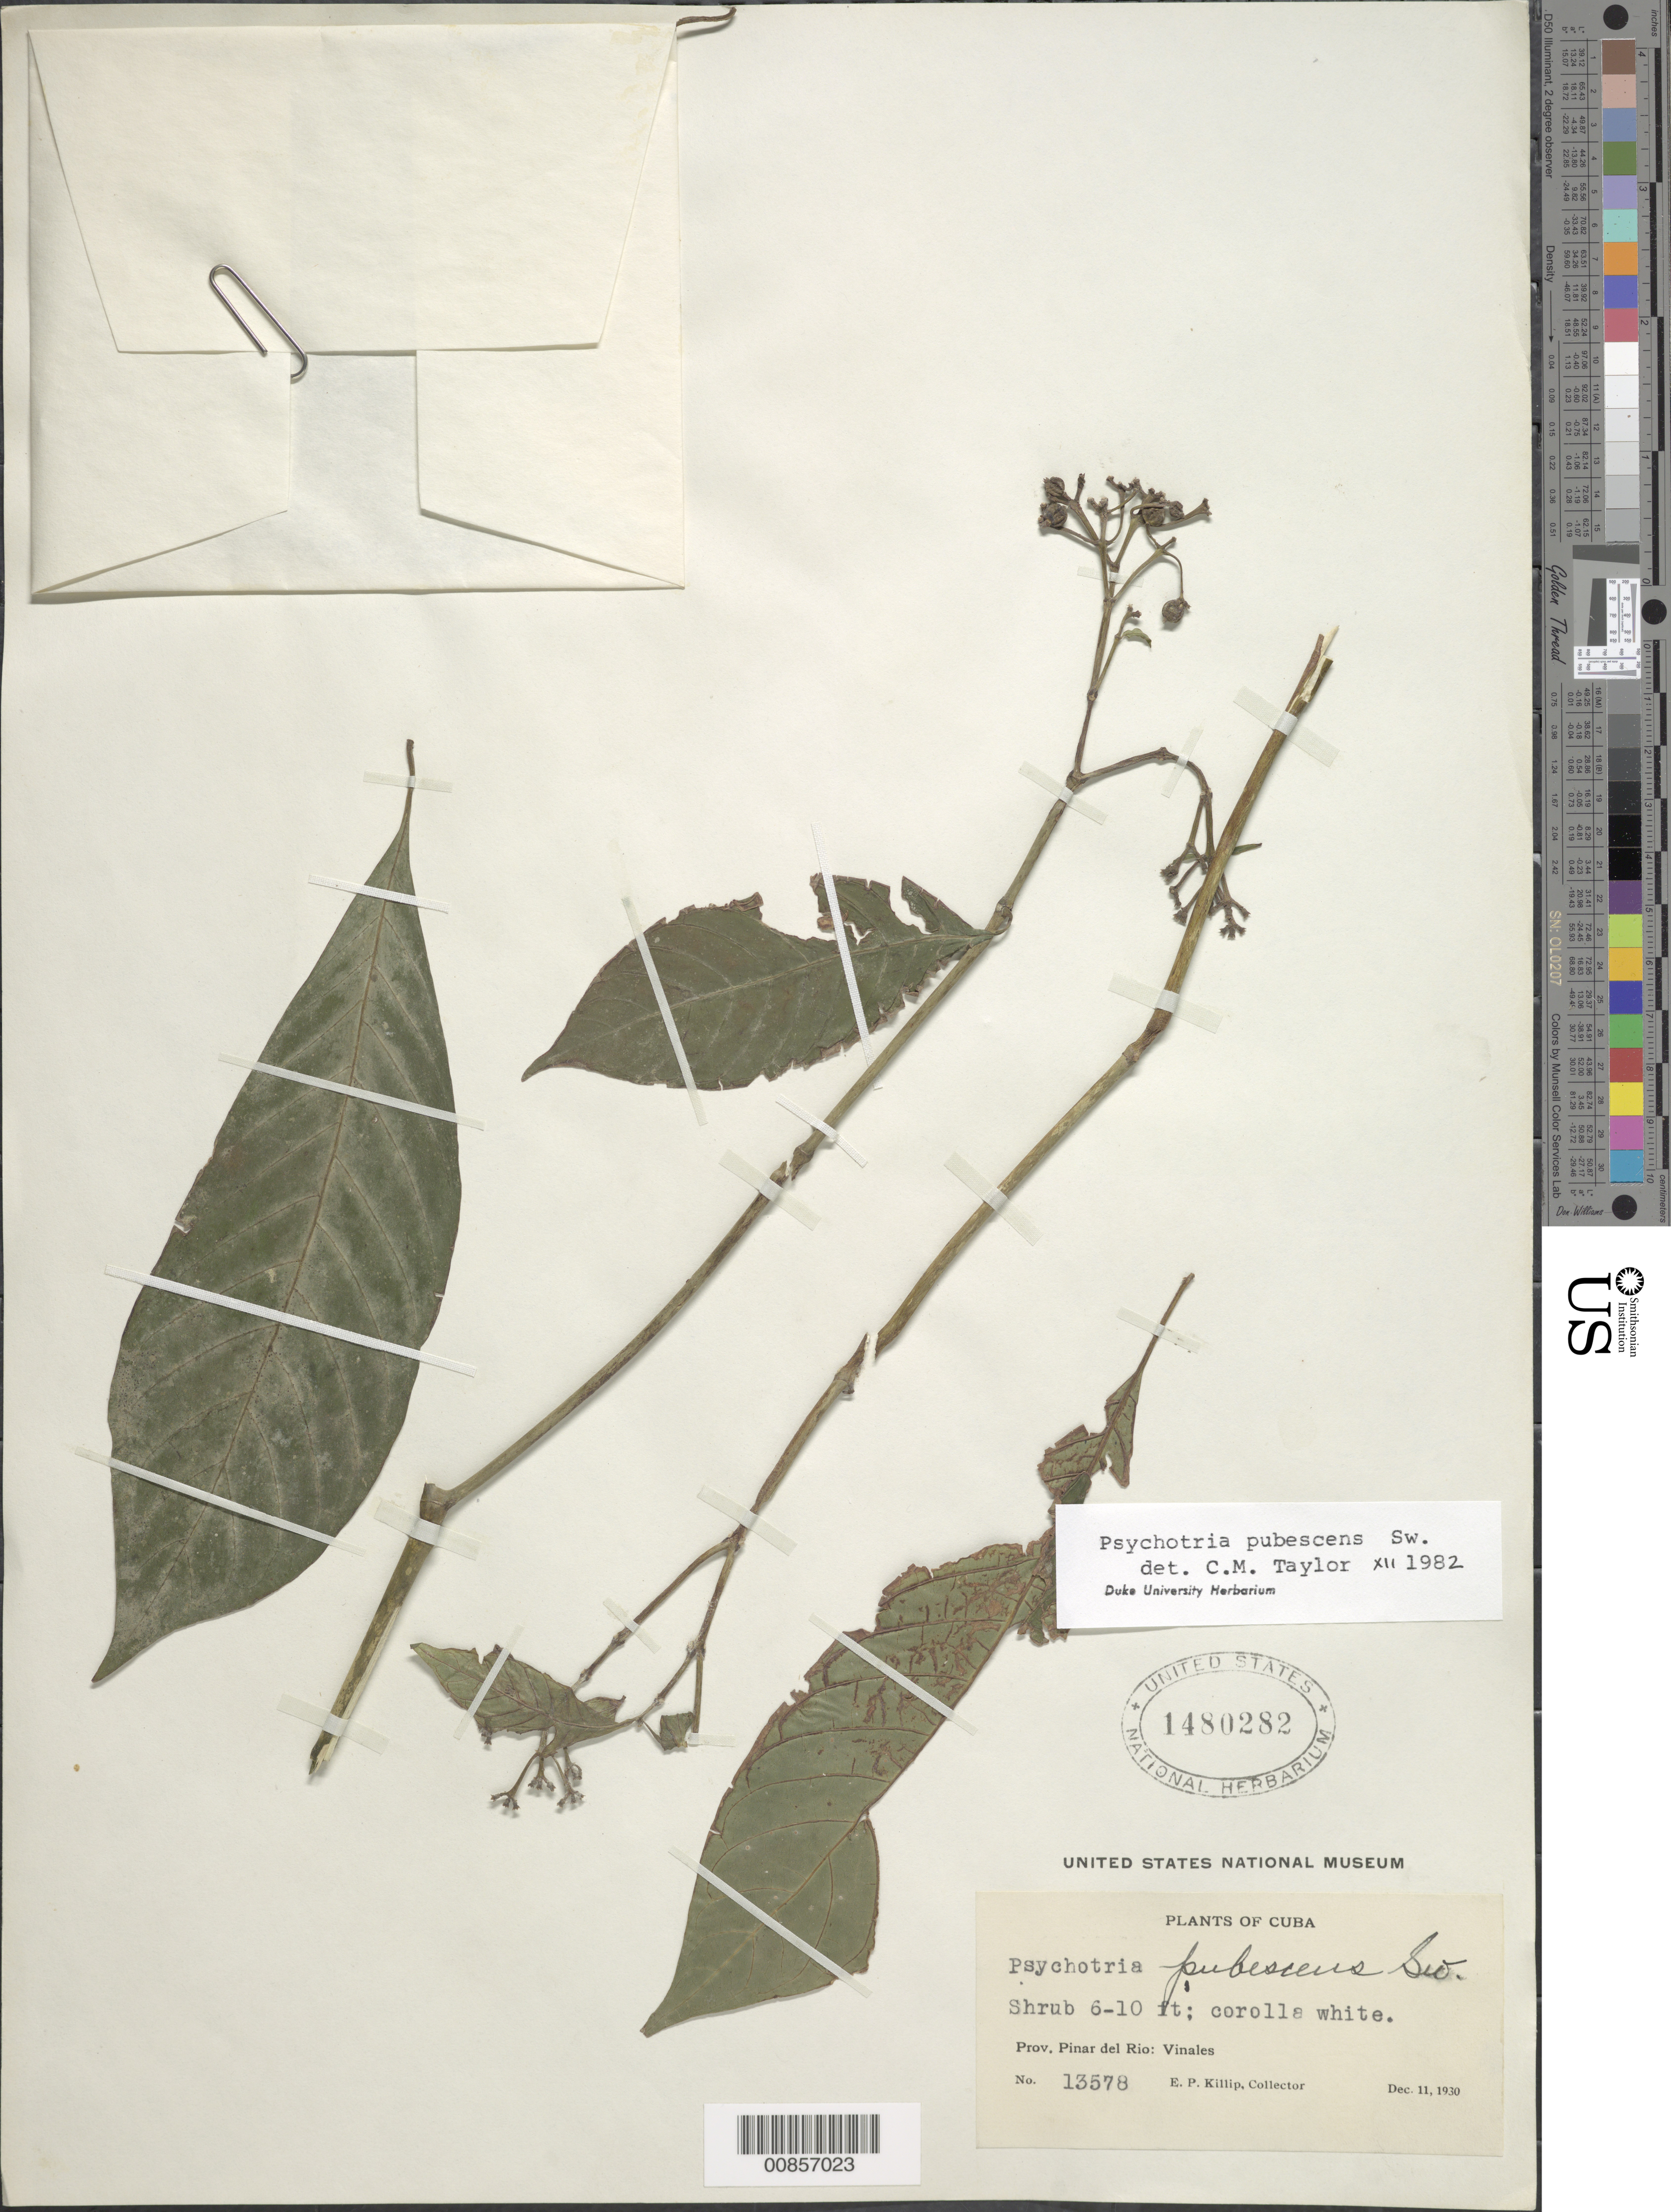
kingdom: Plantae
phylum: Tracheophyta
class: Magnoliopsida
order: Gentianales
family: Rubiaceae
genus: Psychotria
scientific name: Psychotria pubescens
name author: Sw.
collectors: E. P. Killip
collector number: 13578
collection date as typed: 11 Dec 1930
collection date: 1930-12-11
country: Cuba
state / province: Pinar del Río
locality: Vinales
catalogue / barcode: US 1480282